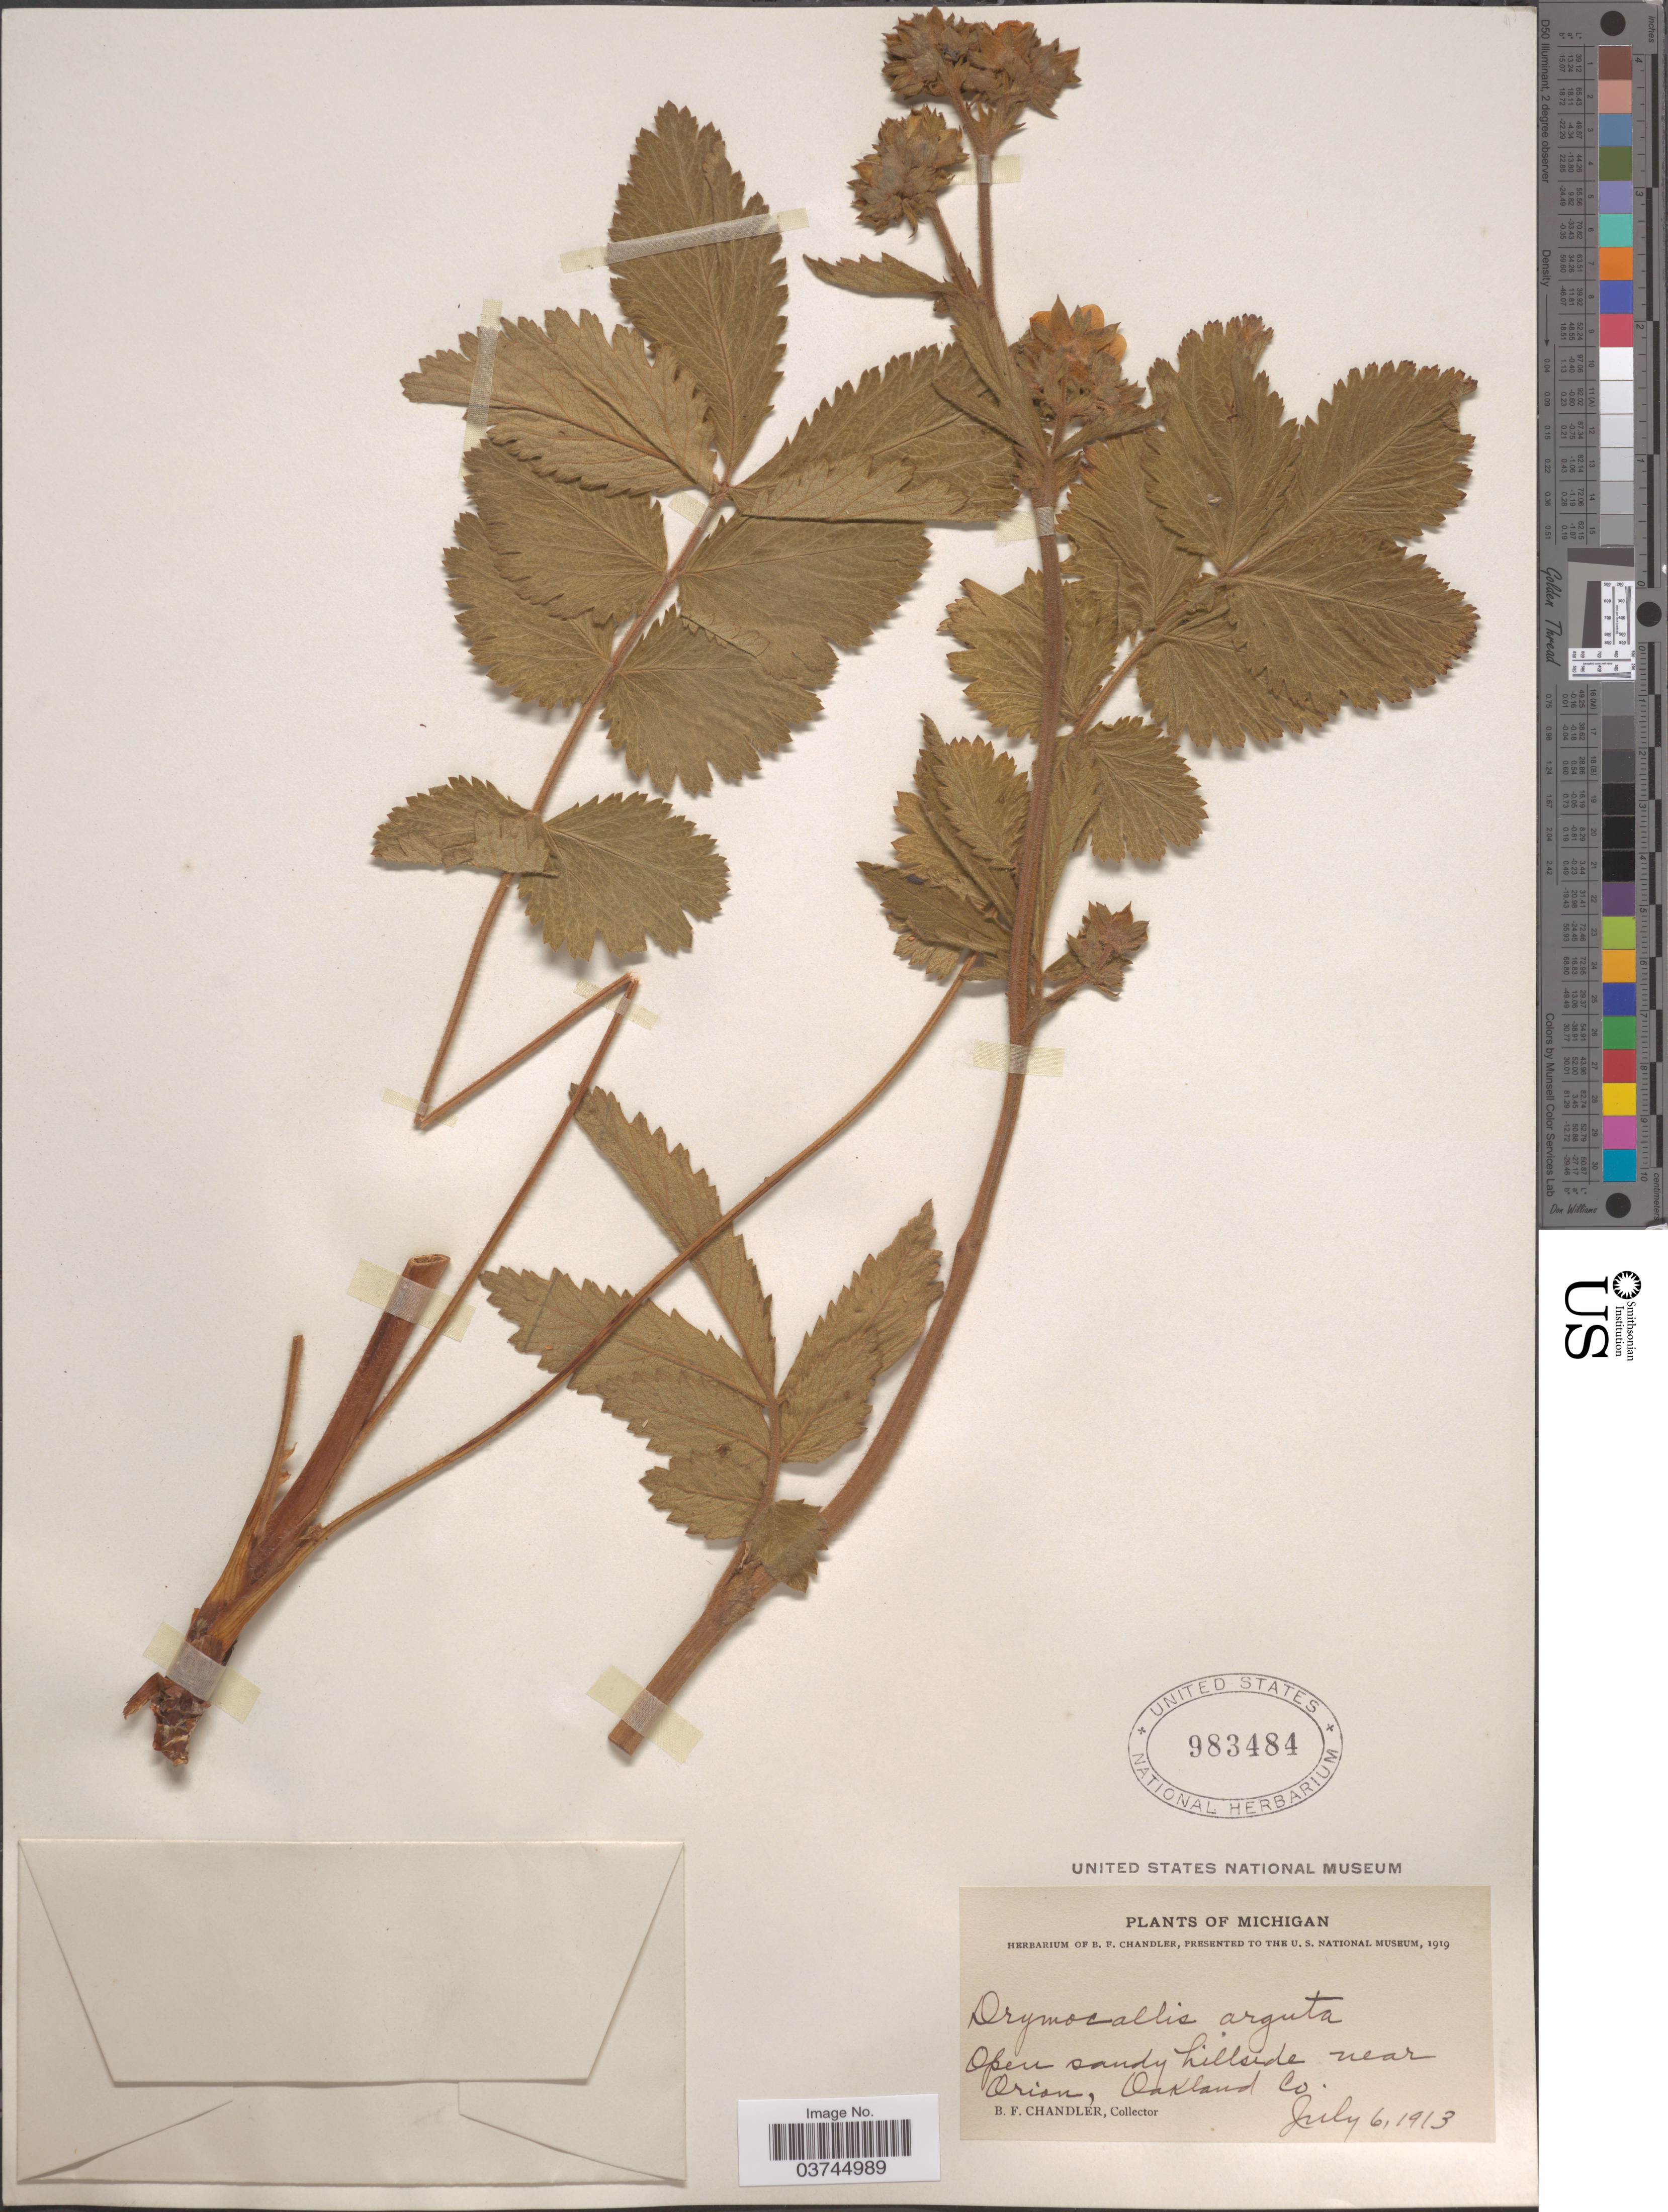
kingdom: Plantae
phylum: Tracheophyta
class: Magnoliopsida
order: Rosales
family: Rosaceae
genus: Drymocallis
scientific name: Drymocallis agrimonioides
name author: (Pursh) Rydb.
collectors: B. F. Chandler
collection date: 1913-07-06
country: United States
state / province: Michigan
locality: Open sandy hillside near Orion, Oakland Co.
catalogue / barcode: US 983484